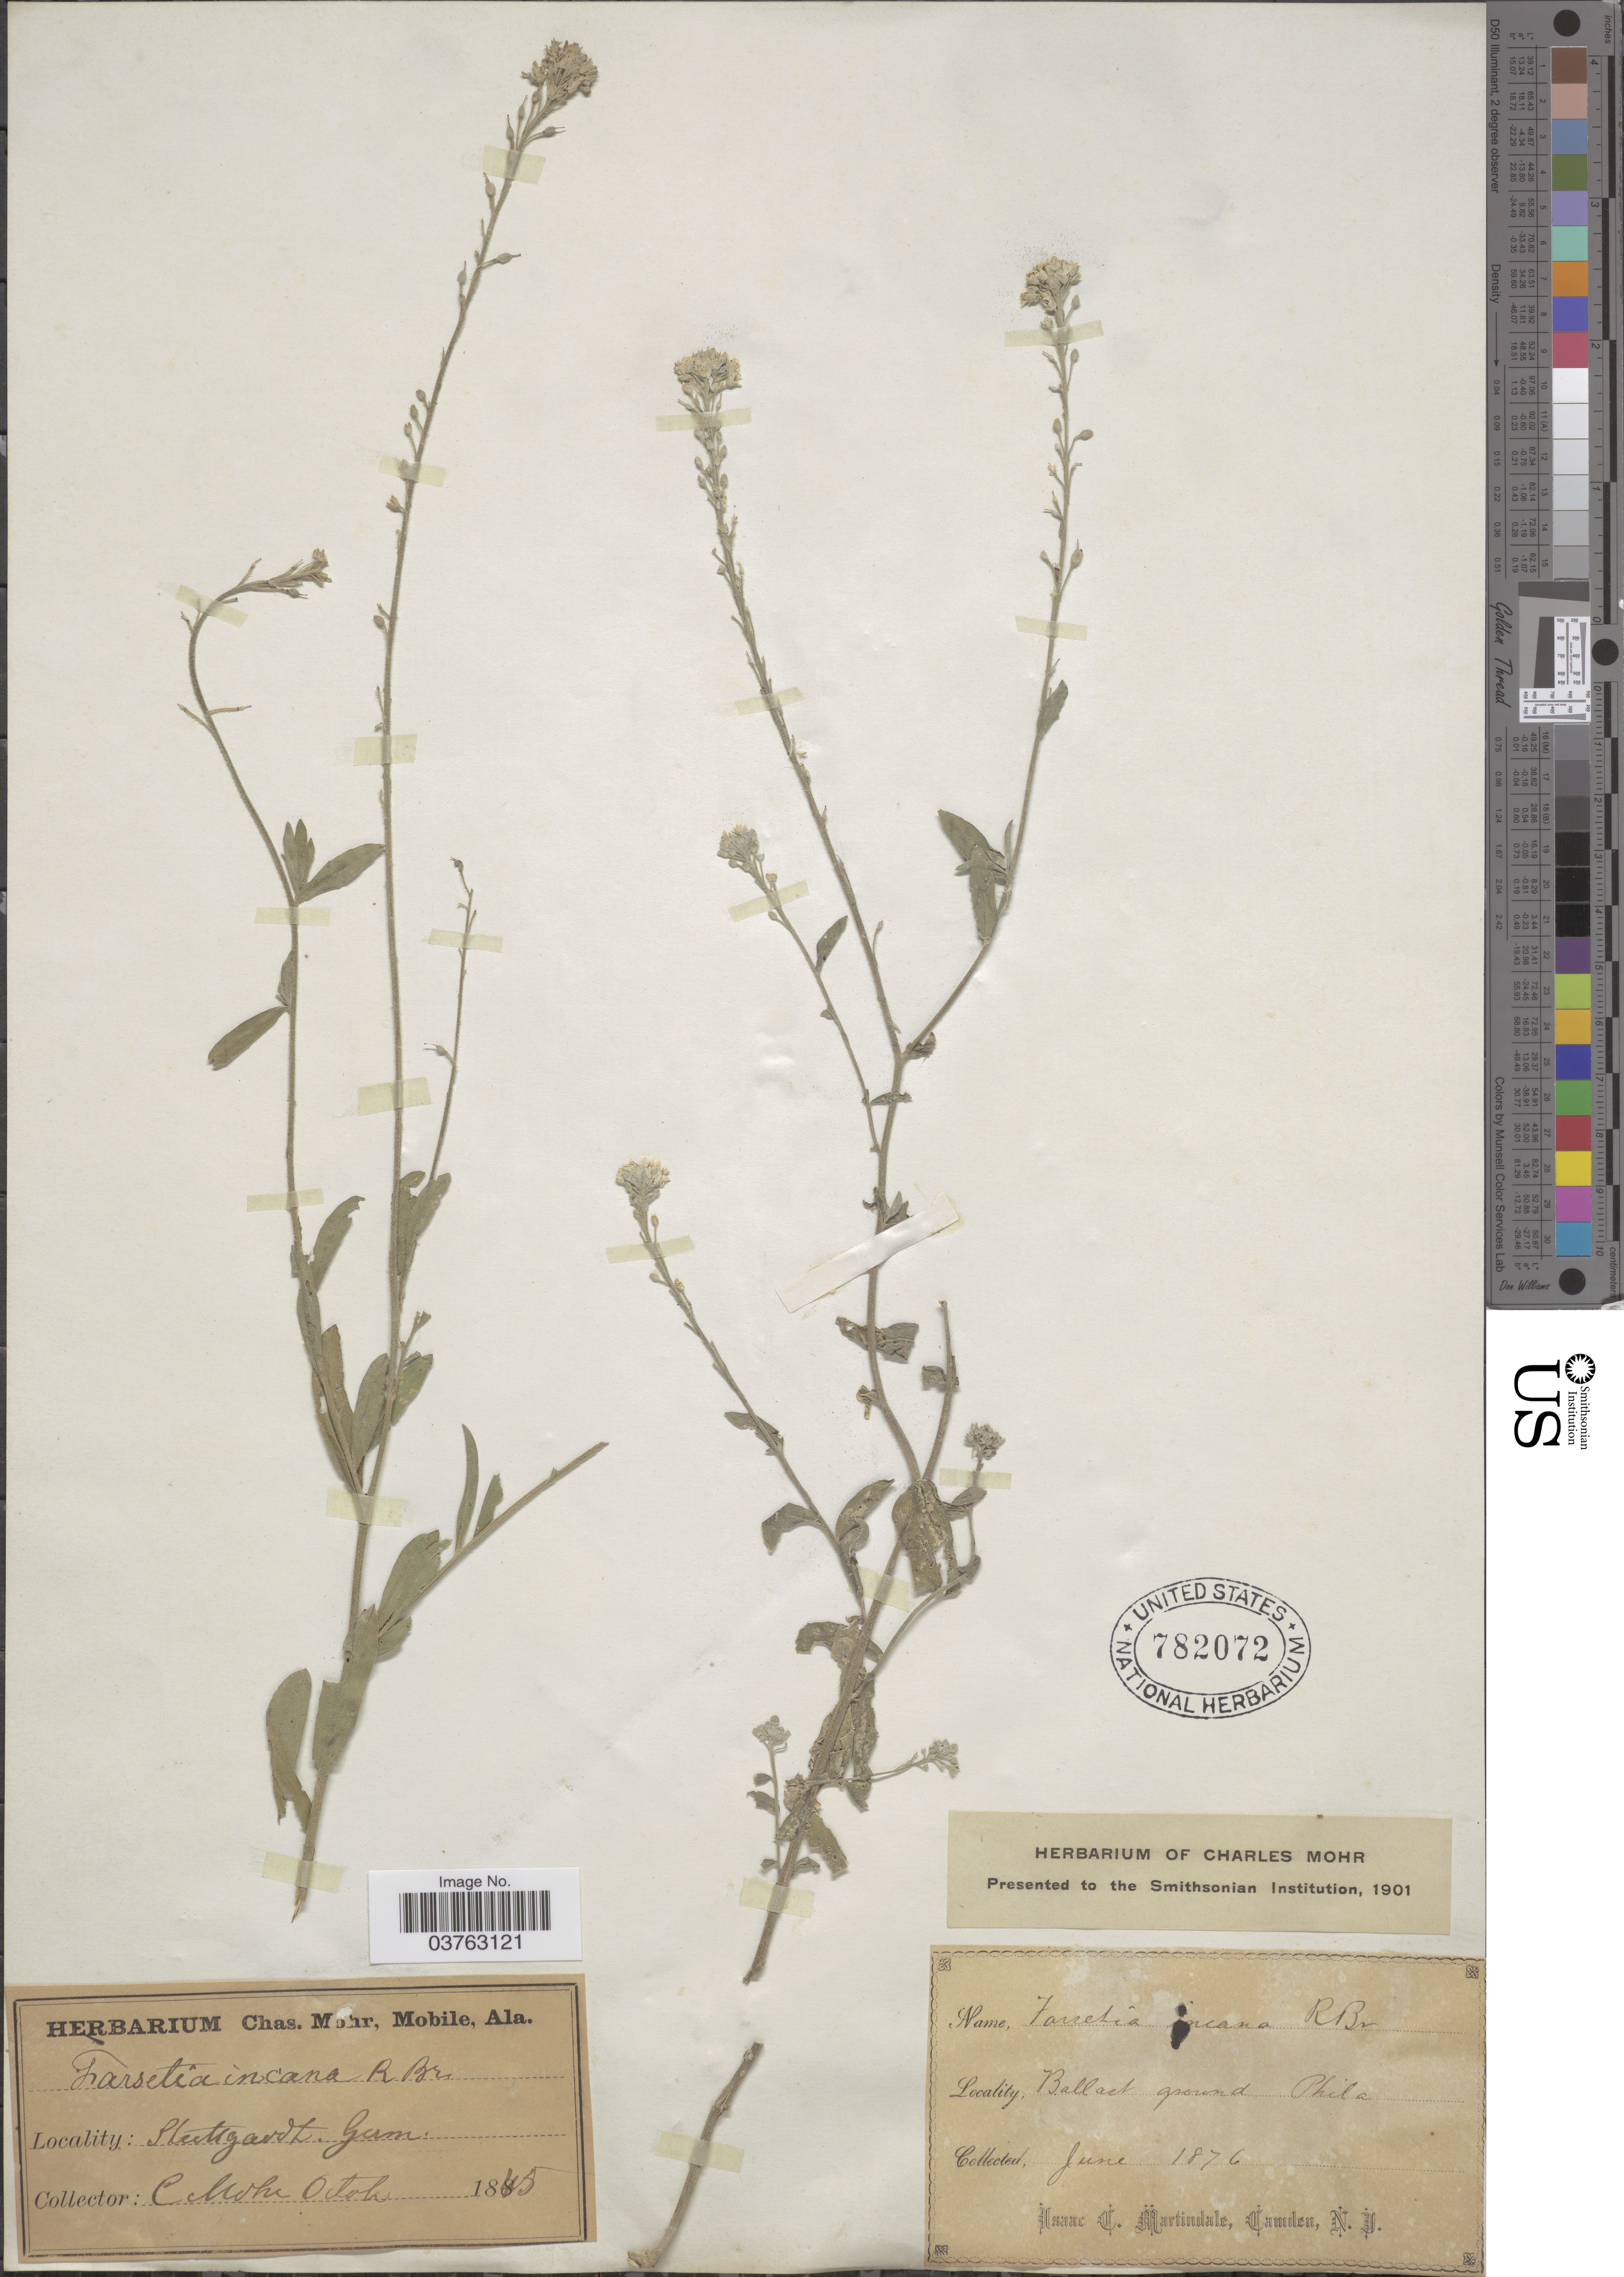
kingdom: Plantae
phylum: Tracheophyta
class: Magnoliopsida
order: Brassicales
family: Brassicaceae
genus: Farsetia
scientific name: Farsetia incana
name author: (L.) W.T. Aiton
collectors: Mohr, C. T. (herbarium)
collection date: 1845-10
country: Germany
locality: Stuttgardt. Germ.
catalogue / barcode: US 782072